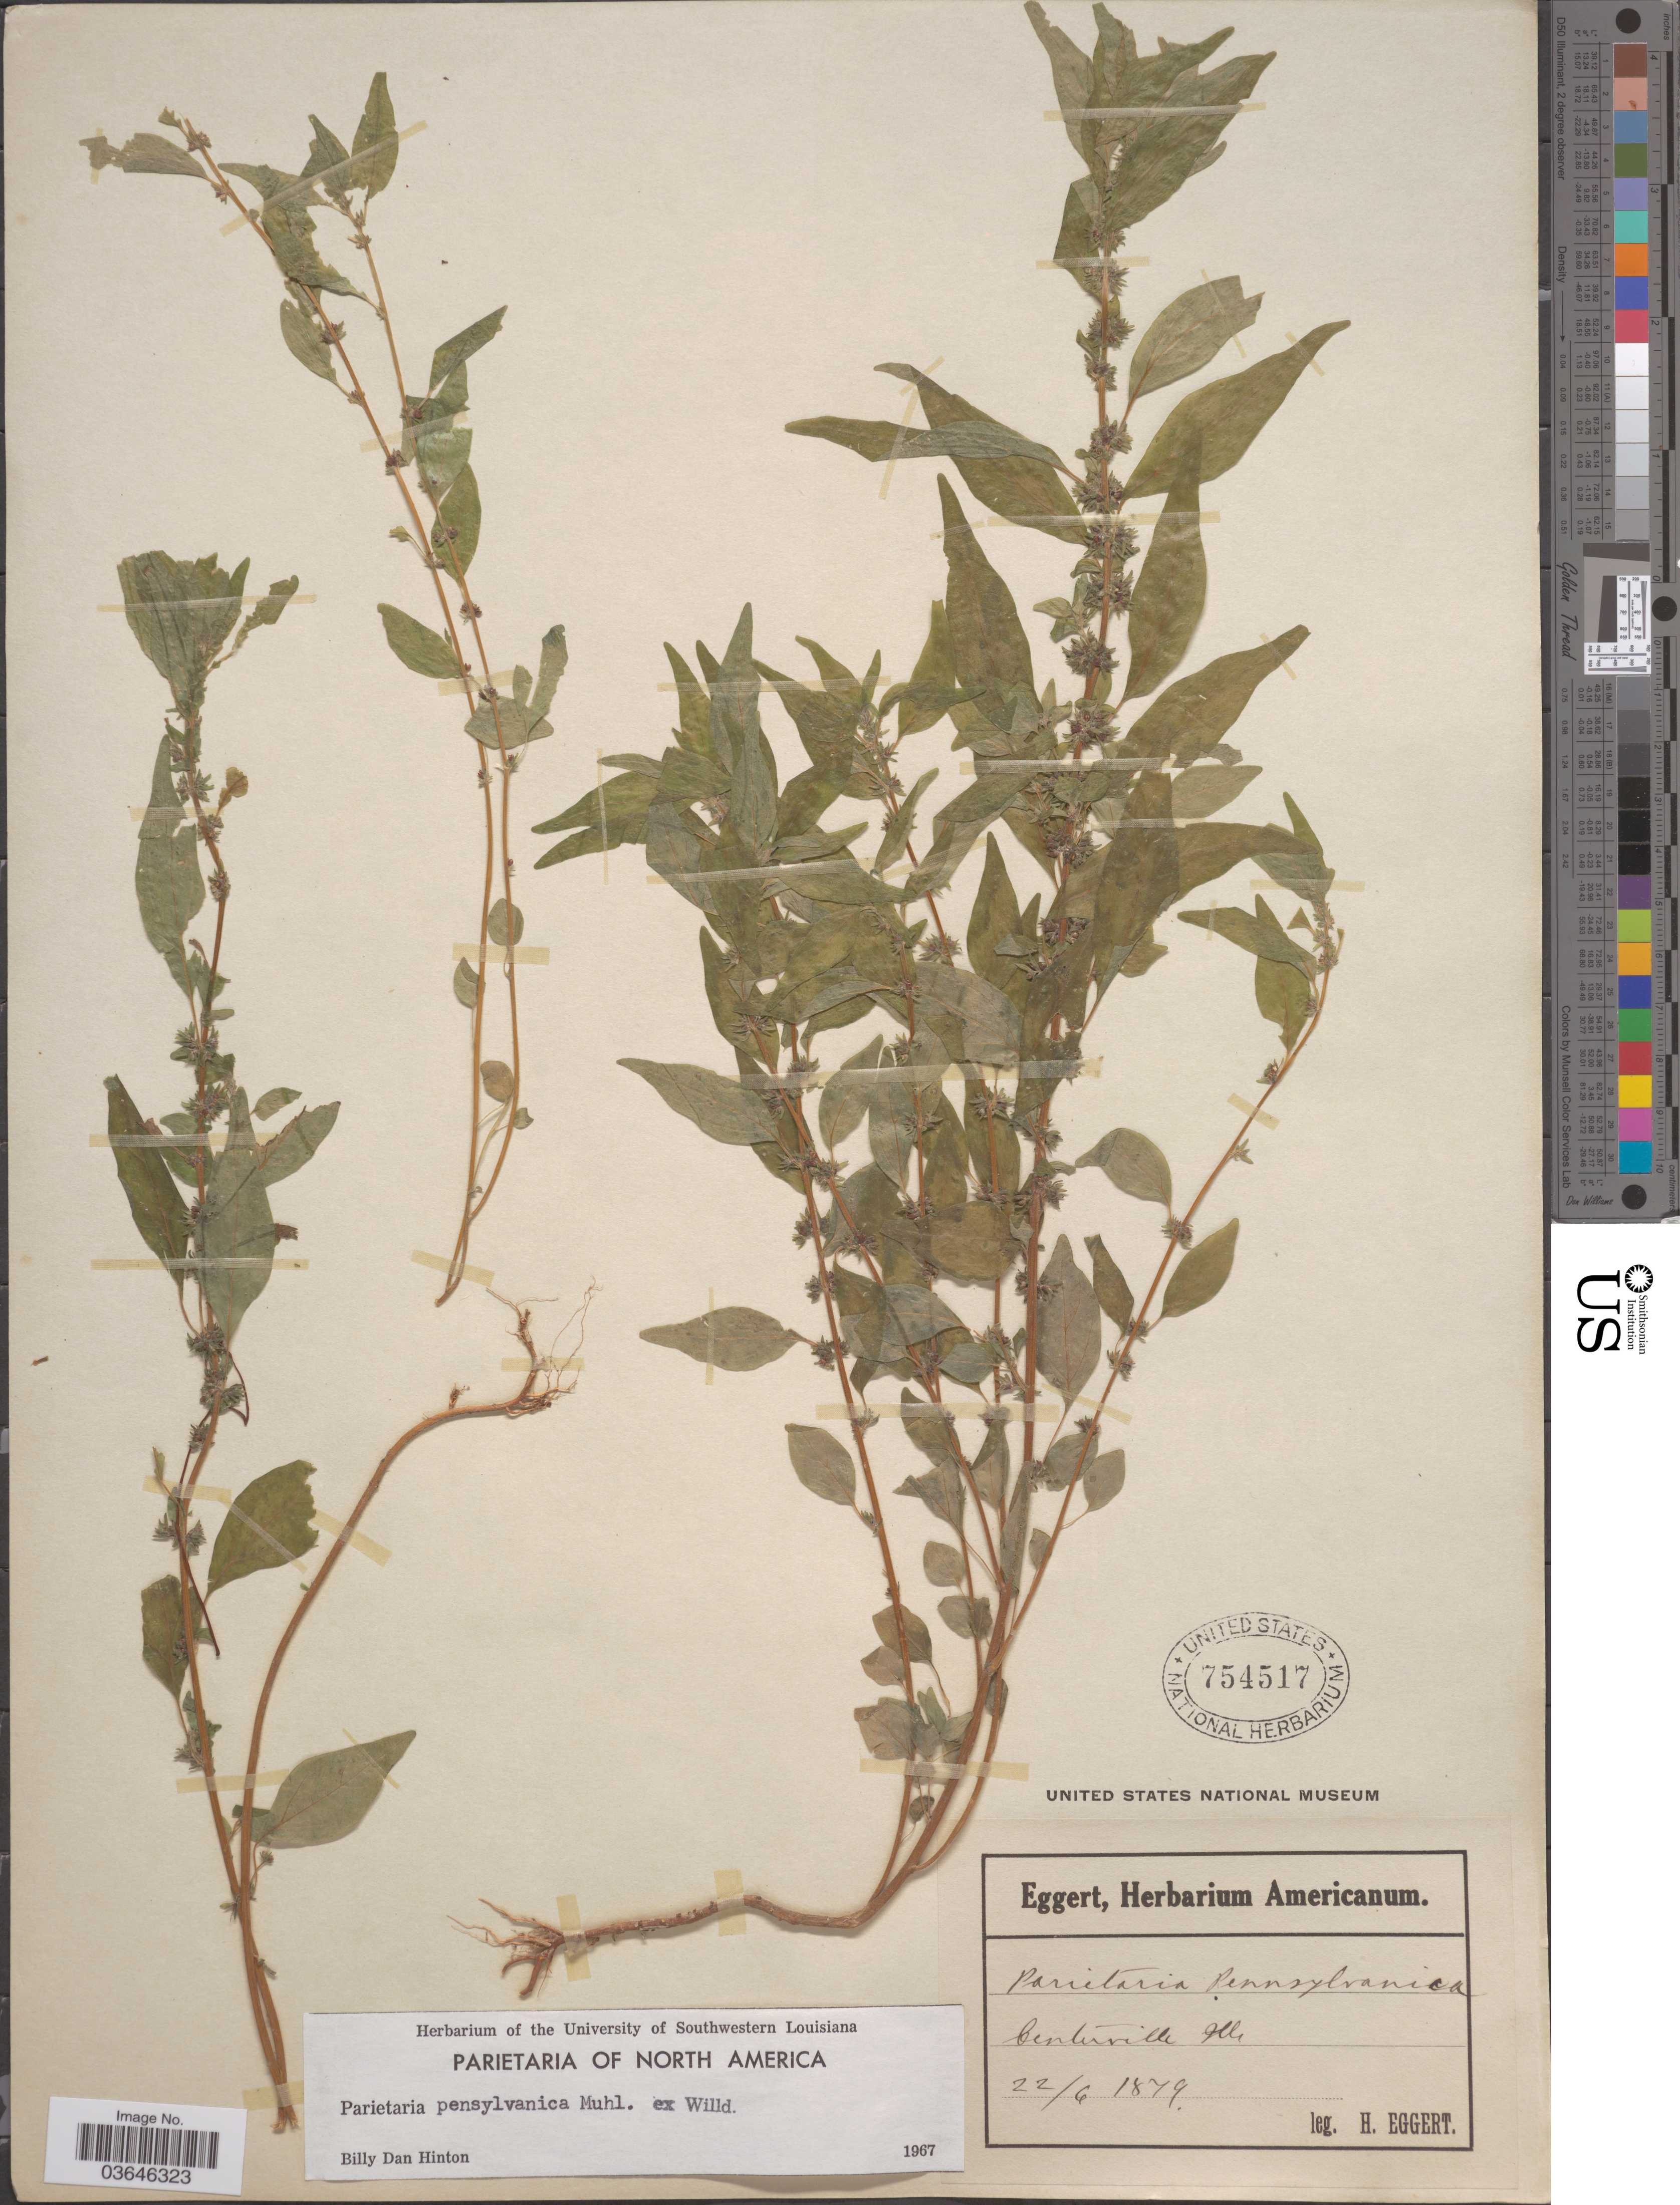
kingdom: Plantae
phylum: Tracheophyta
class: Magnoliopsida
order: Rosales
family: Urticaceae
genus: Parietaria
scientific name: Parietaria pensylvanica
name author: Muhl. ex Willd.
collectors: H. Eggert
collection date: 1879-06-22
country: United States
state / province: Illinois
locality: Centerville.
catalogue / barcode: US 754517